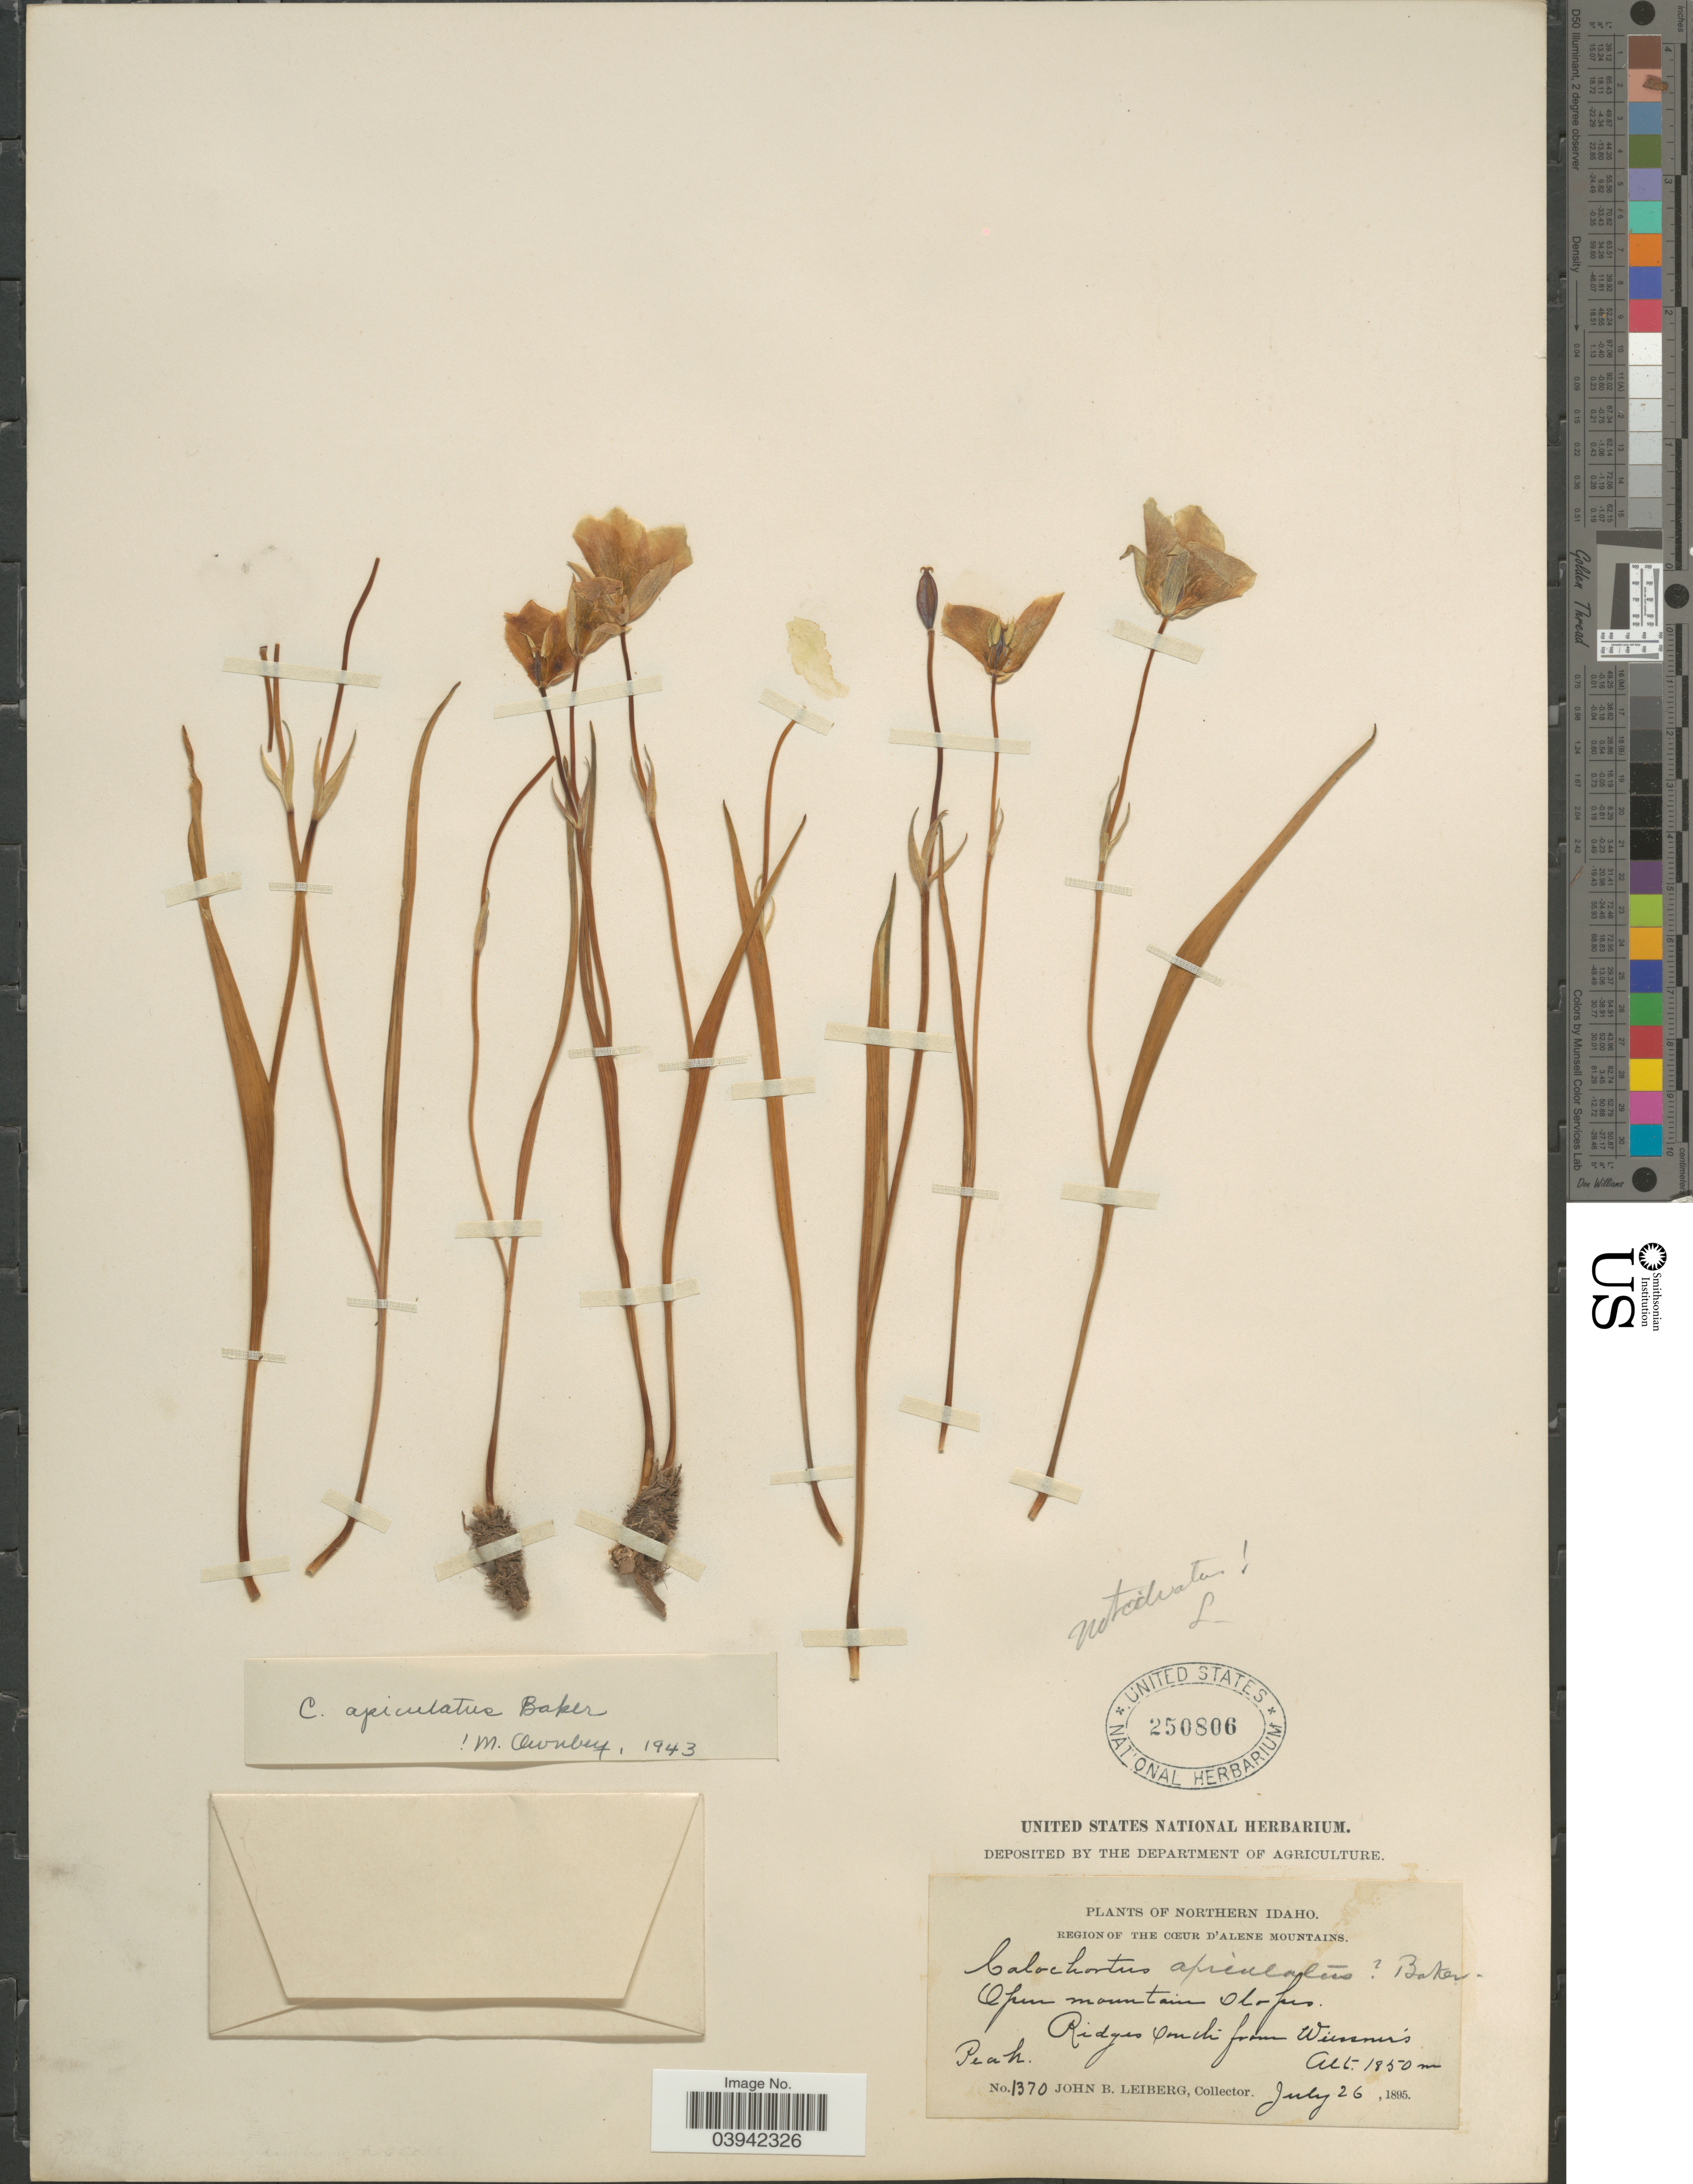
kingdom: Plantae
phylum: Tracheophyta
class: Liliopsida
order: Liliales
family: Liliaceae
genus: Calochortus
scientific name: Calochortus apiculatus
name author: Baker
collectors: J. B. Leiberg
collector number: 1370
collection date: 1895-07-26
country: United States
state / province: Idaho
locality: Northern Idaho. Region of The Cœur D'Alene Mountains. Open mountain slopes. Ridges south from Wiessner's.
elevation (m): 1850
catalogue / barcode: US 250806